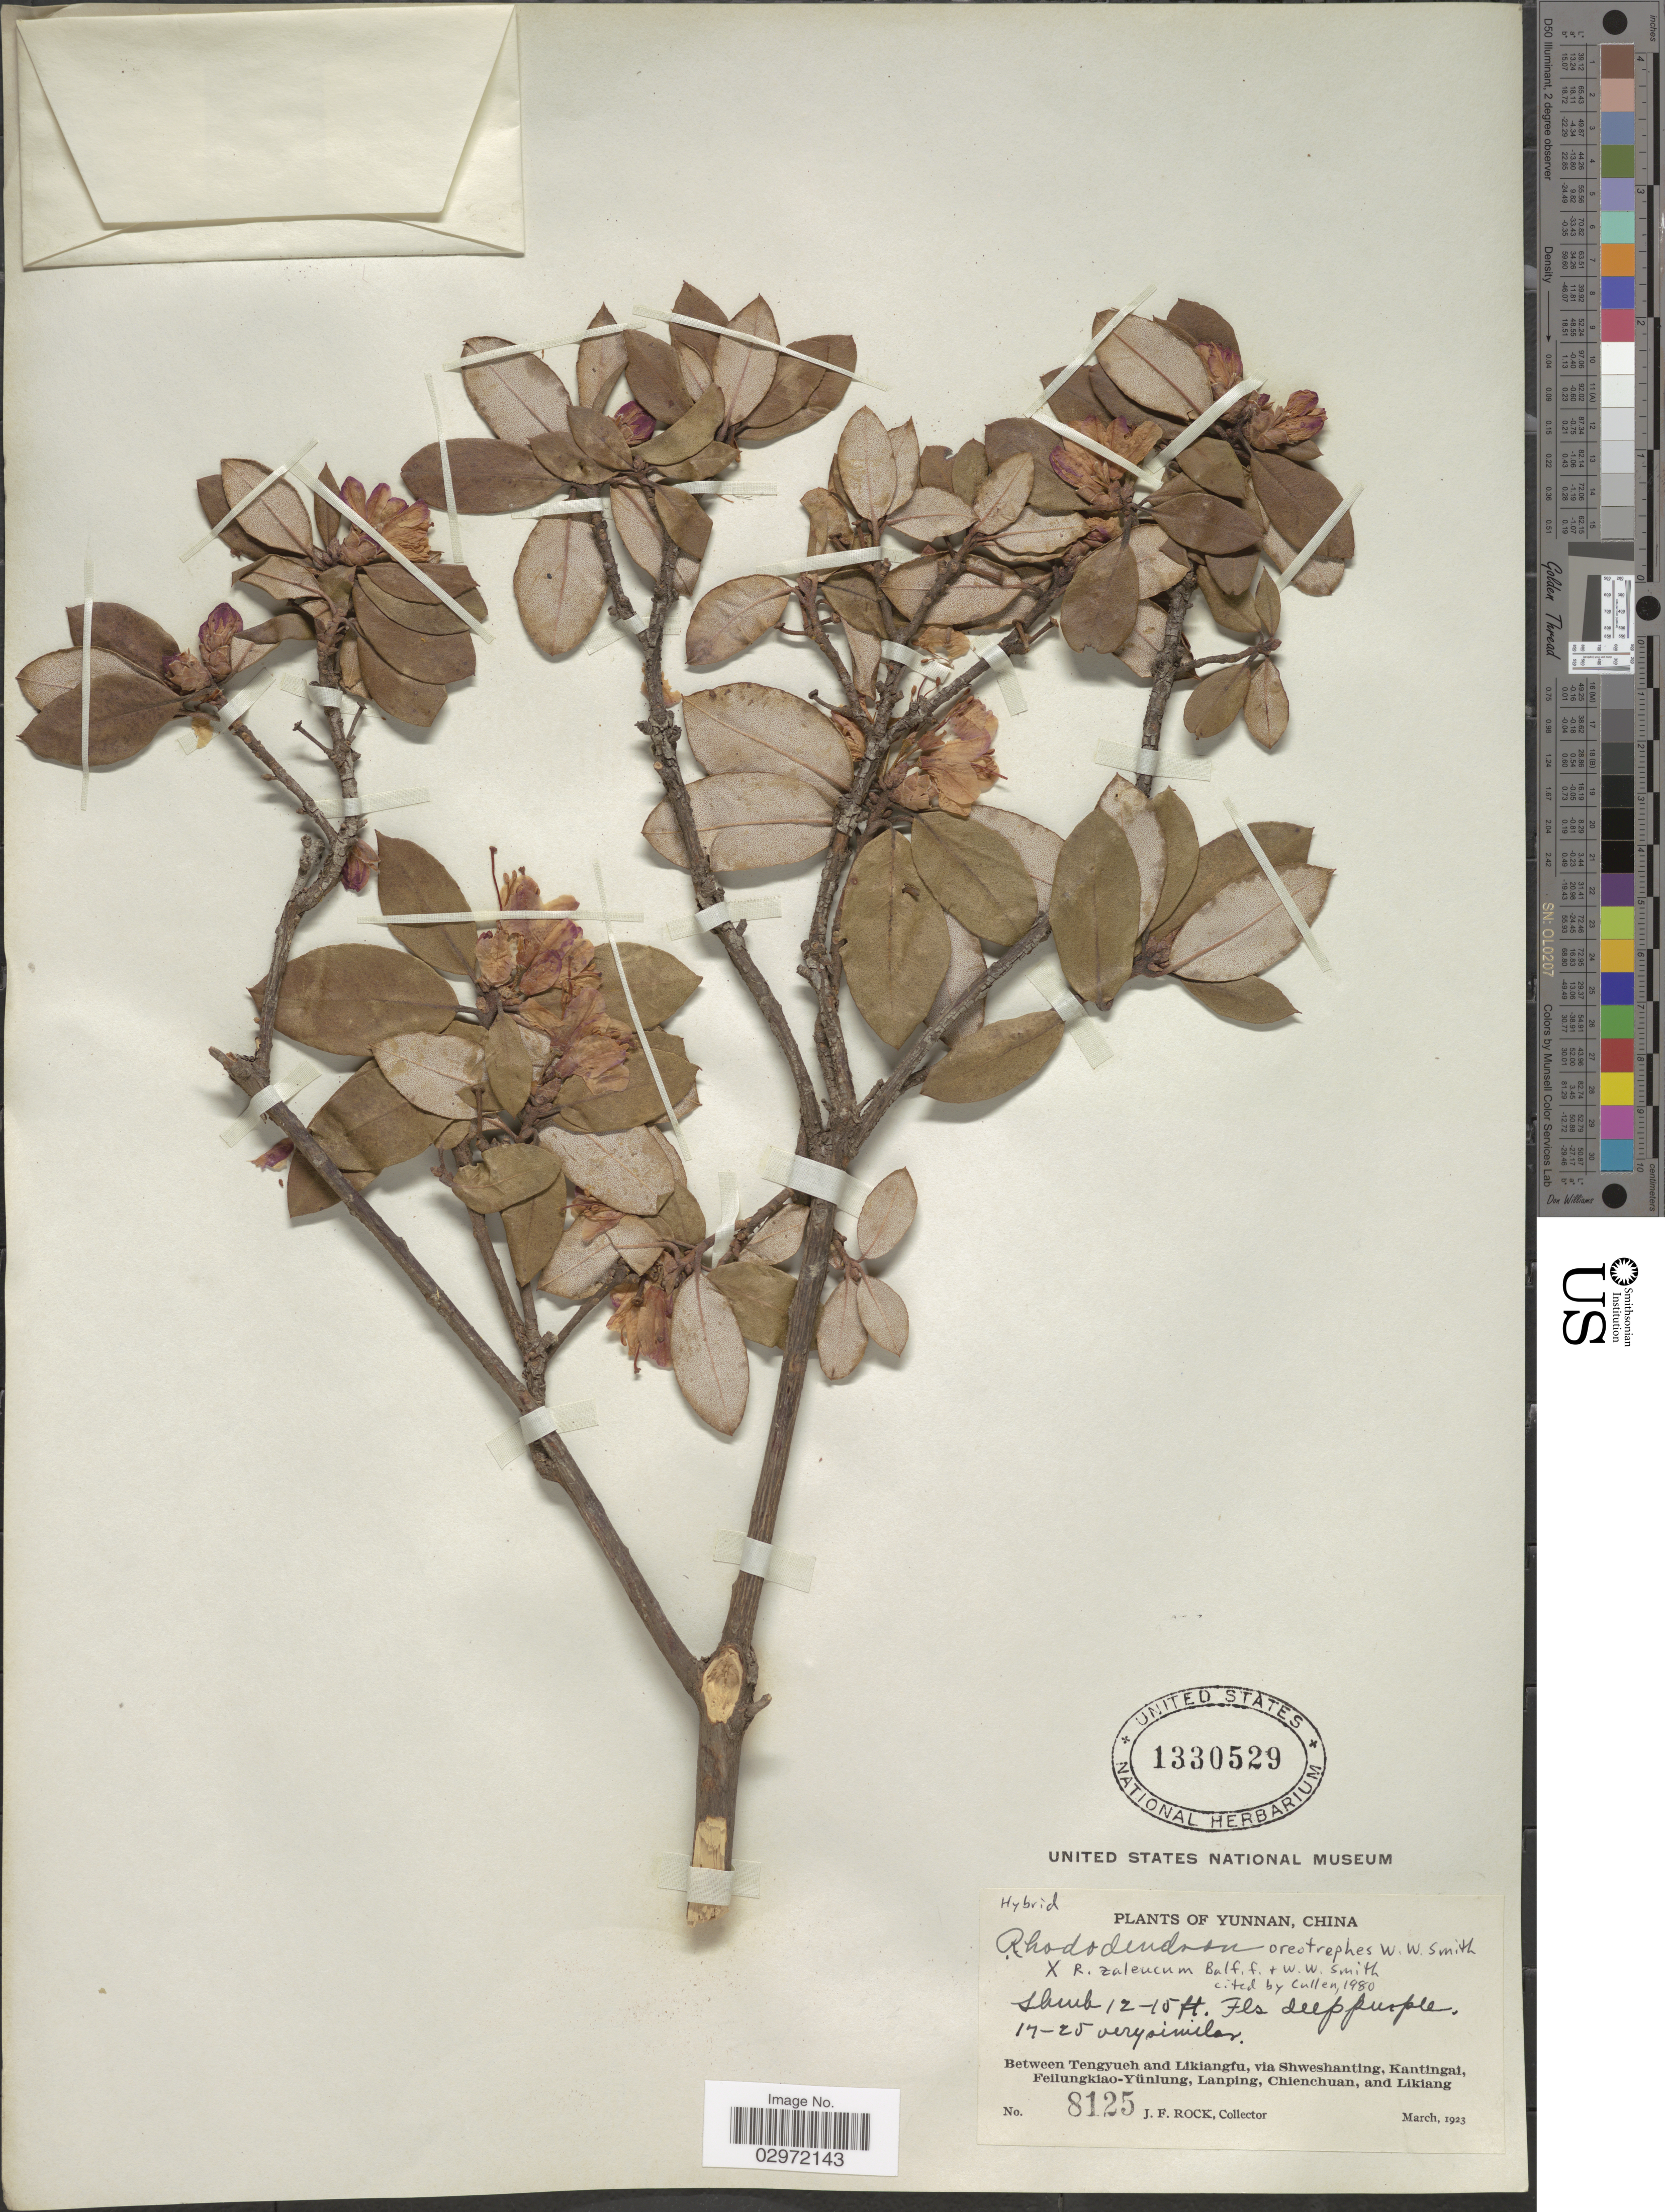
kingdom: Plantae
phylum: Tracheophyta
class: Magnoliopsida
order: Ericales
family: Ericaceae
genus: Rhododendron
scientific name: Rhododendron oreotrephes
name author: W.W. Sm.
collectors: J. Rock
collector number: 8125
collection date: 1923-03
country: China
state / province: Yunnan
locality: Between Tengyueh and Likiangfu, via Shweshanting, Kantingai, Feilungkiao-Yünlung, Lanping, Chienchuan, and Likiang.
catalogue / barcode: US 1330529